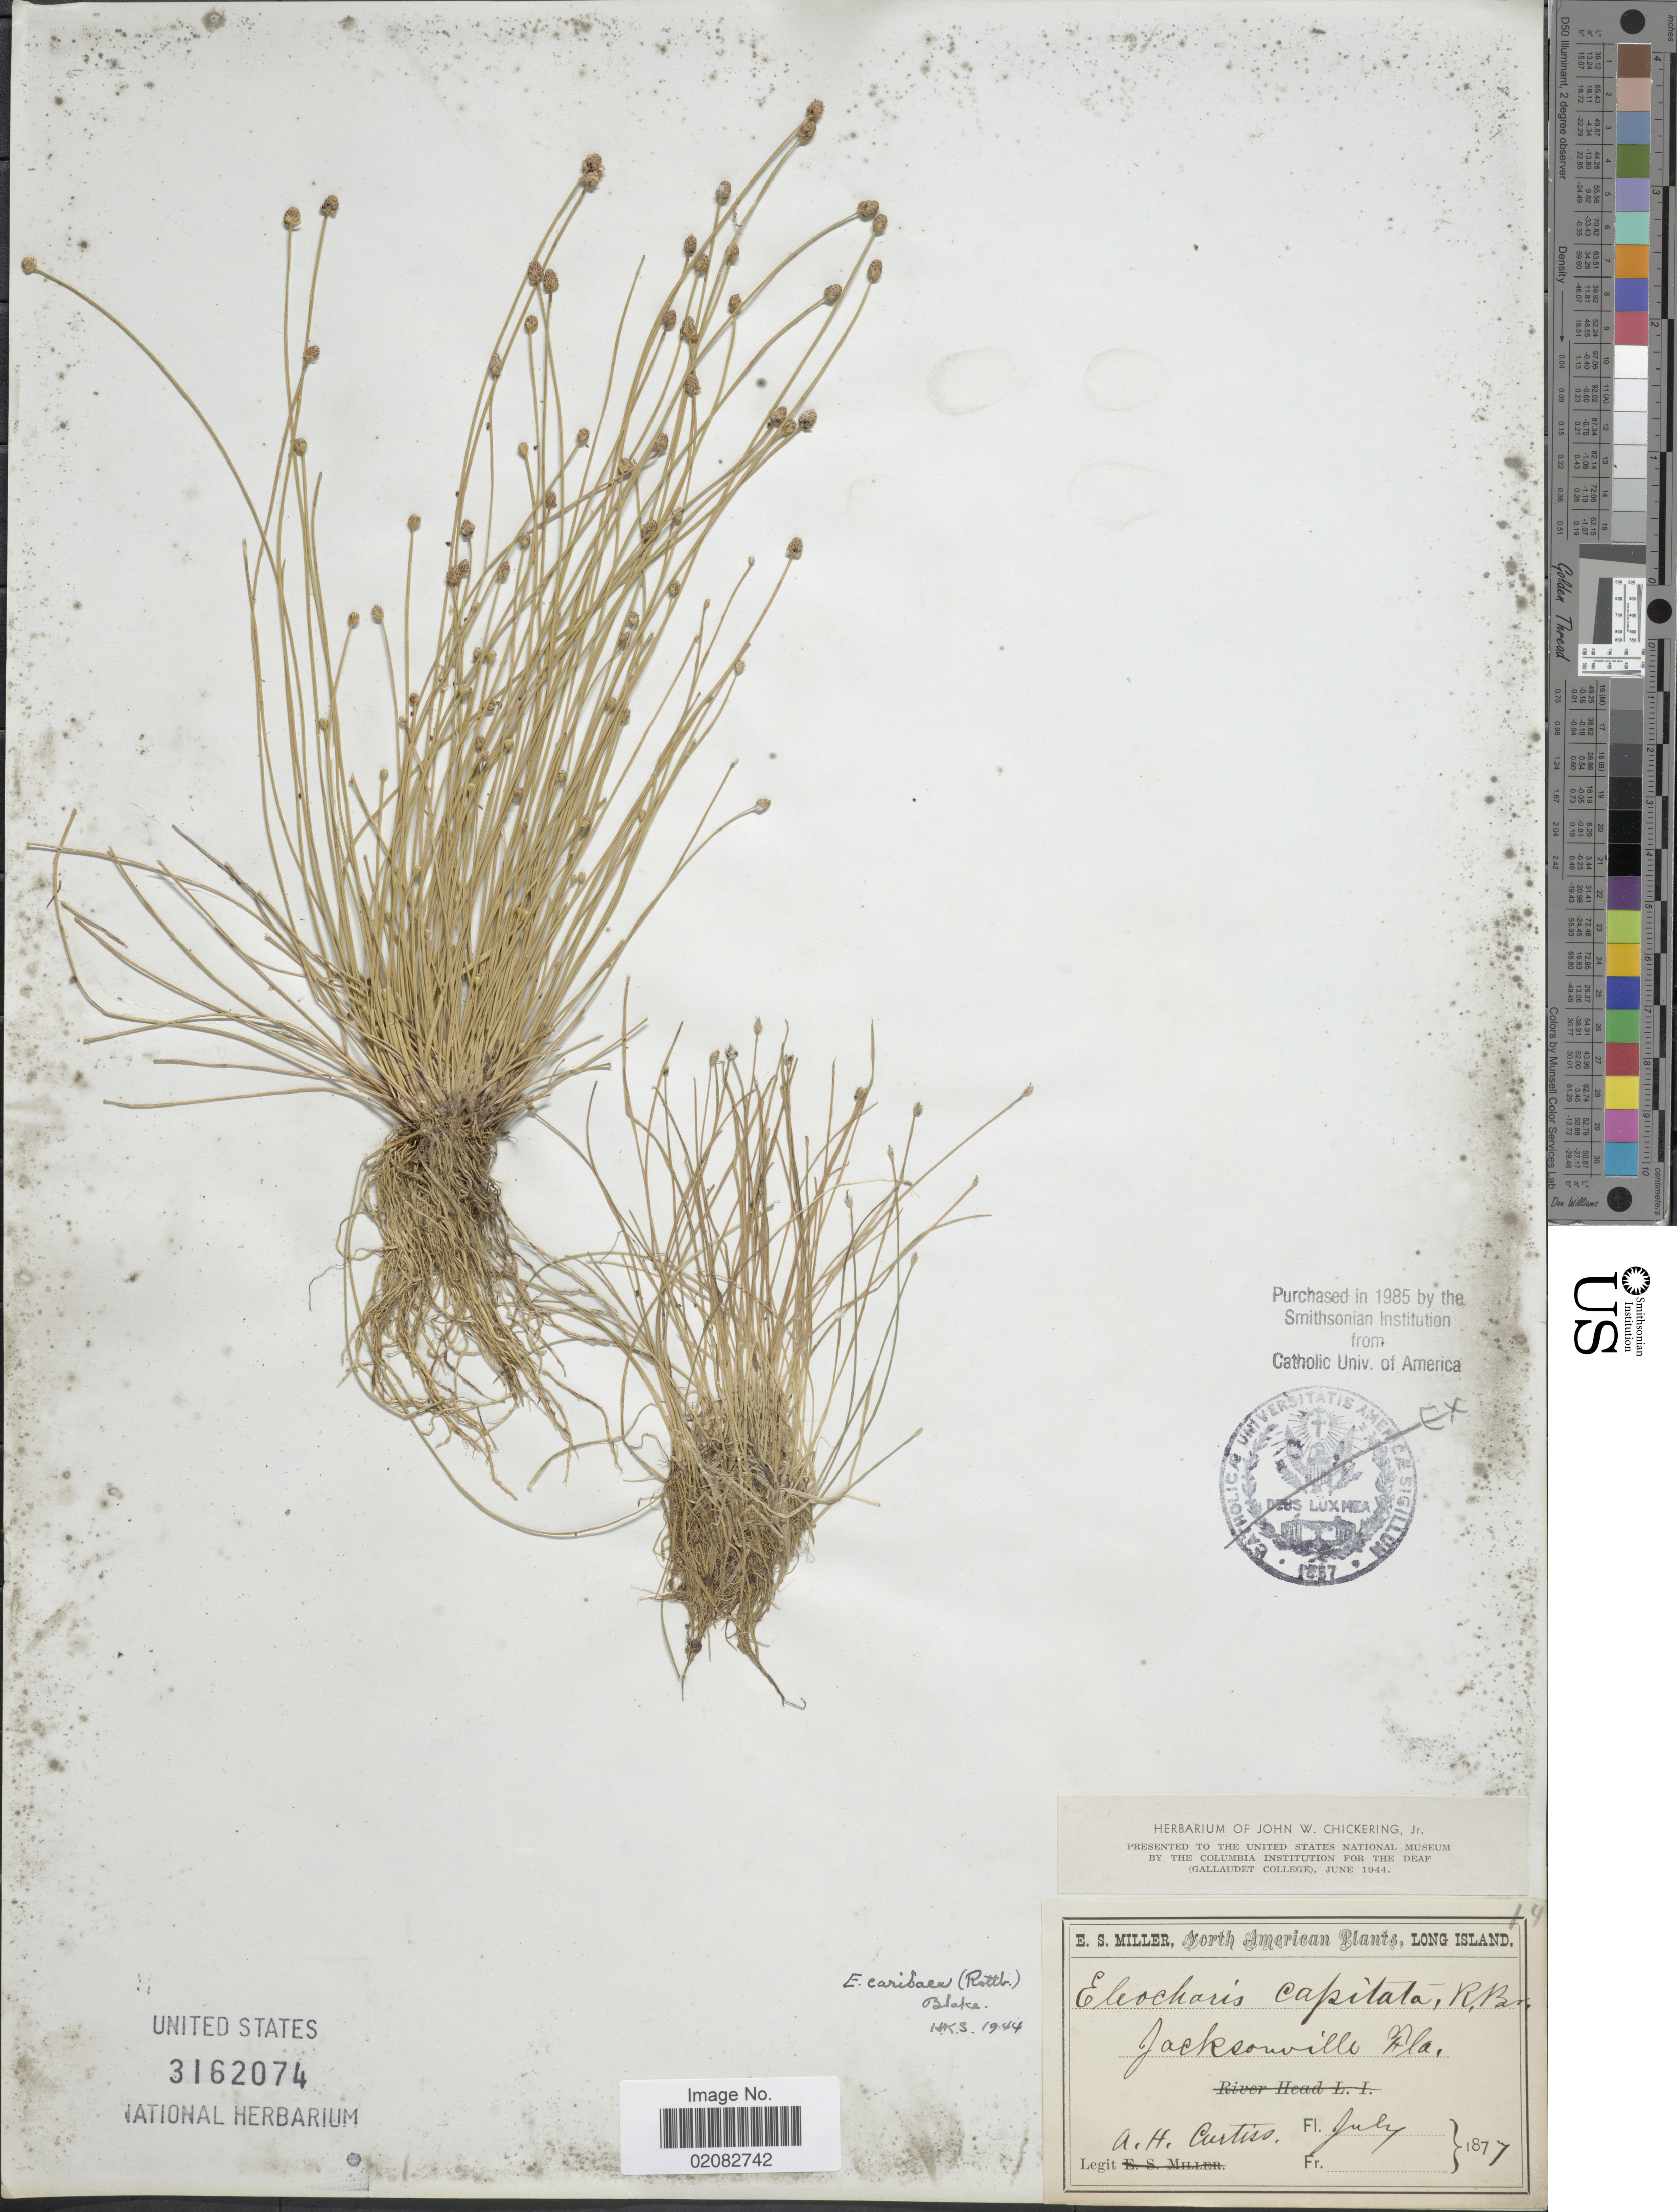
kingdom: Plantae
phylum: Tracheophyta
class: Liliopsida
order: Poales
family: Cyperaceae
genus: Eleocharis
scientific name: Eleocharis geniculata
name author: (L.) Roem. & Schult.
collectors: A. H. Curtiss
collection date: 1877-07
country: United States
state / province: Florida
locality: Jacksonville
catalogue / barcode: US 3162074